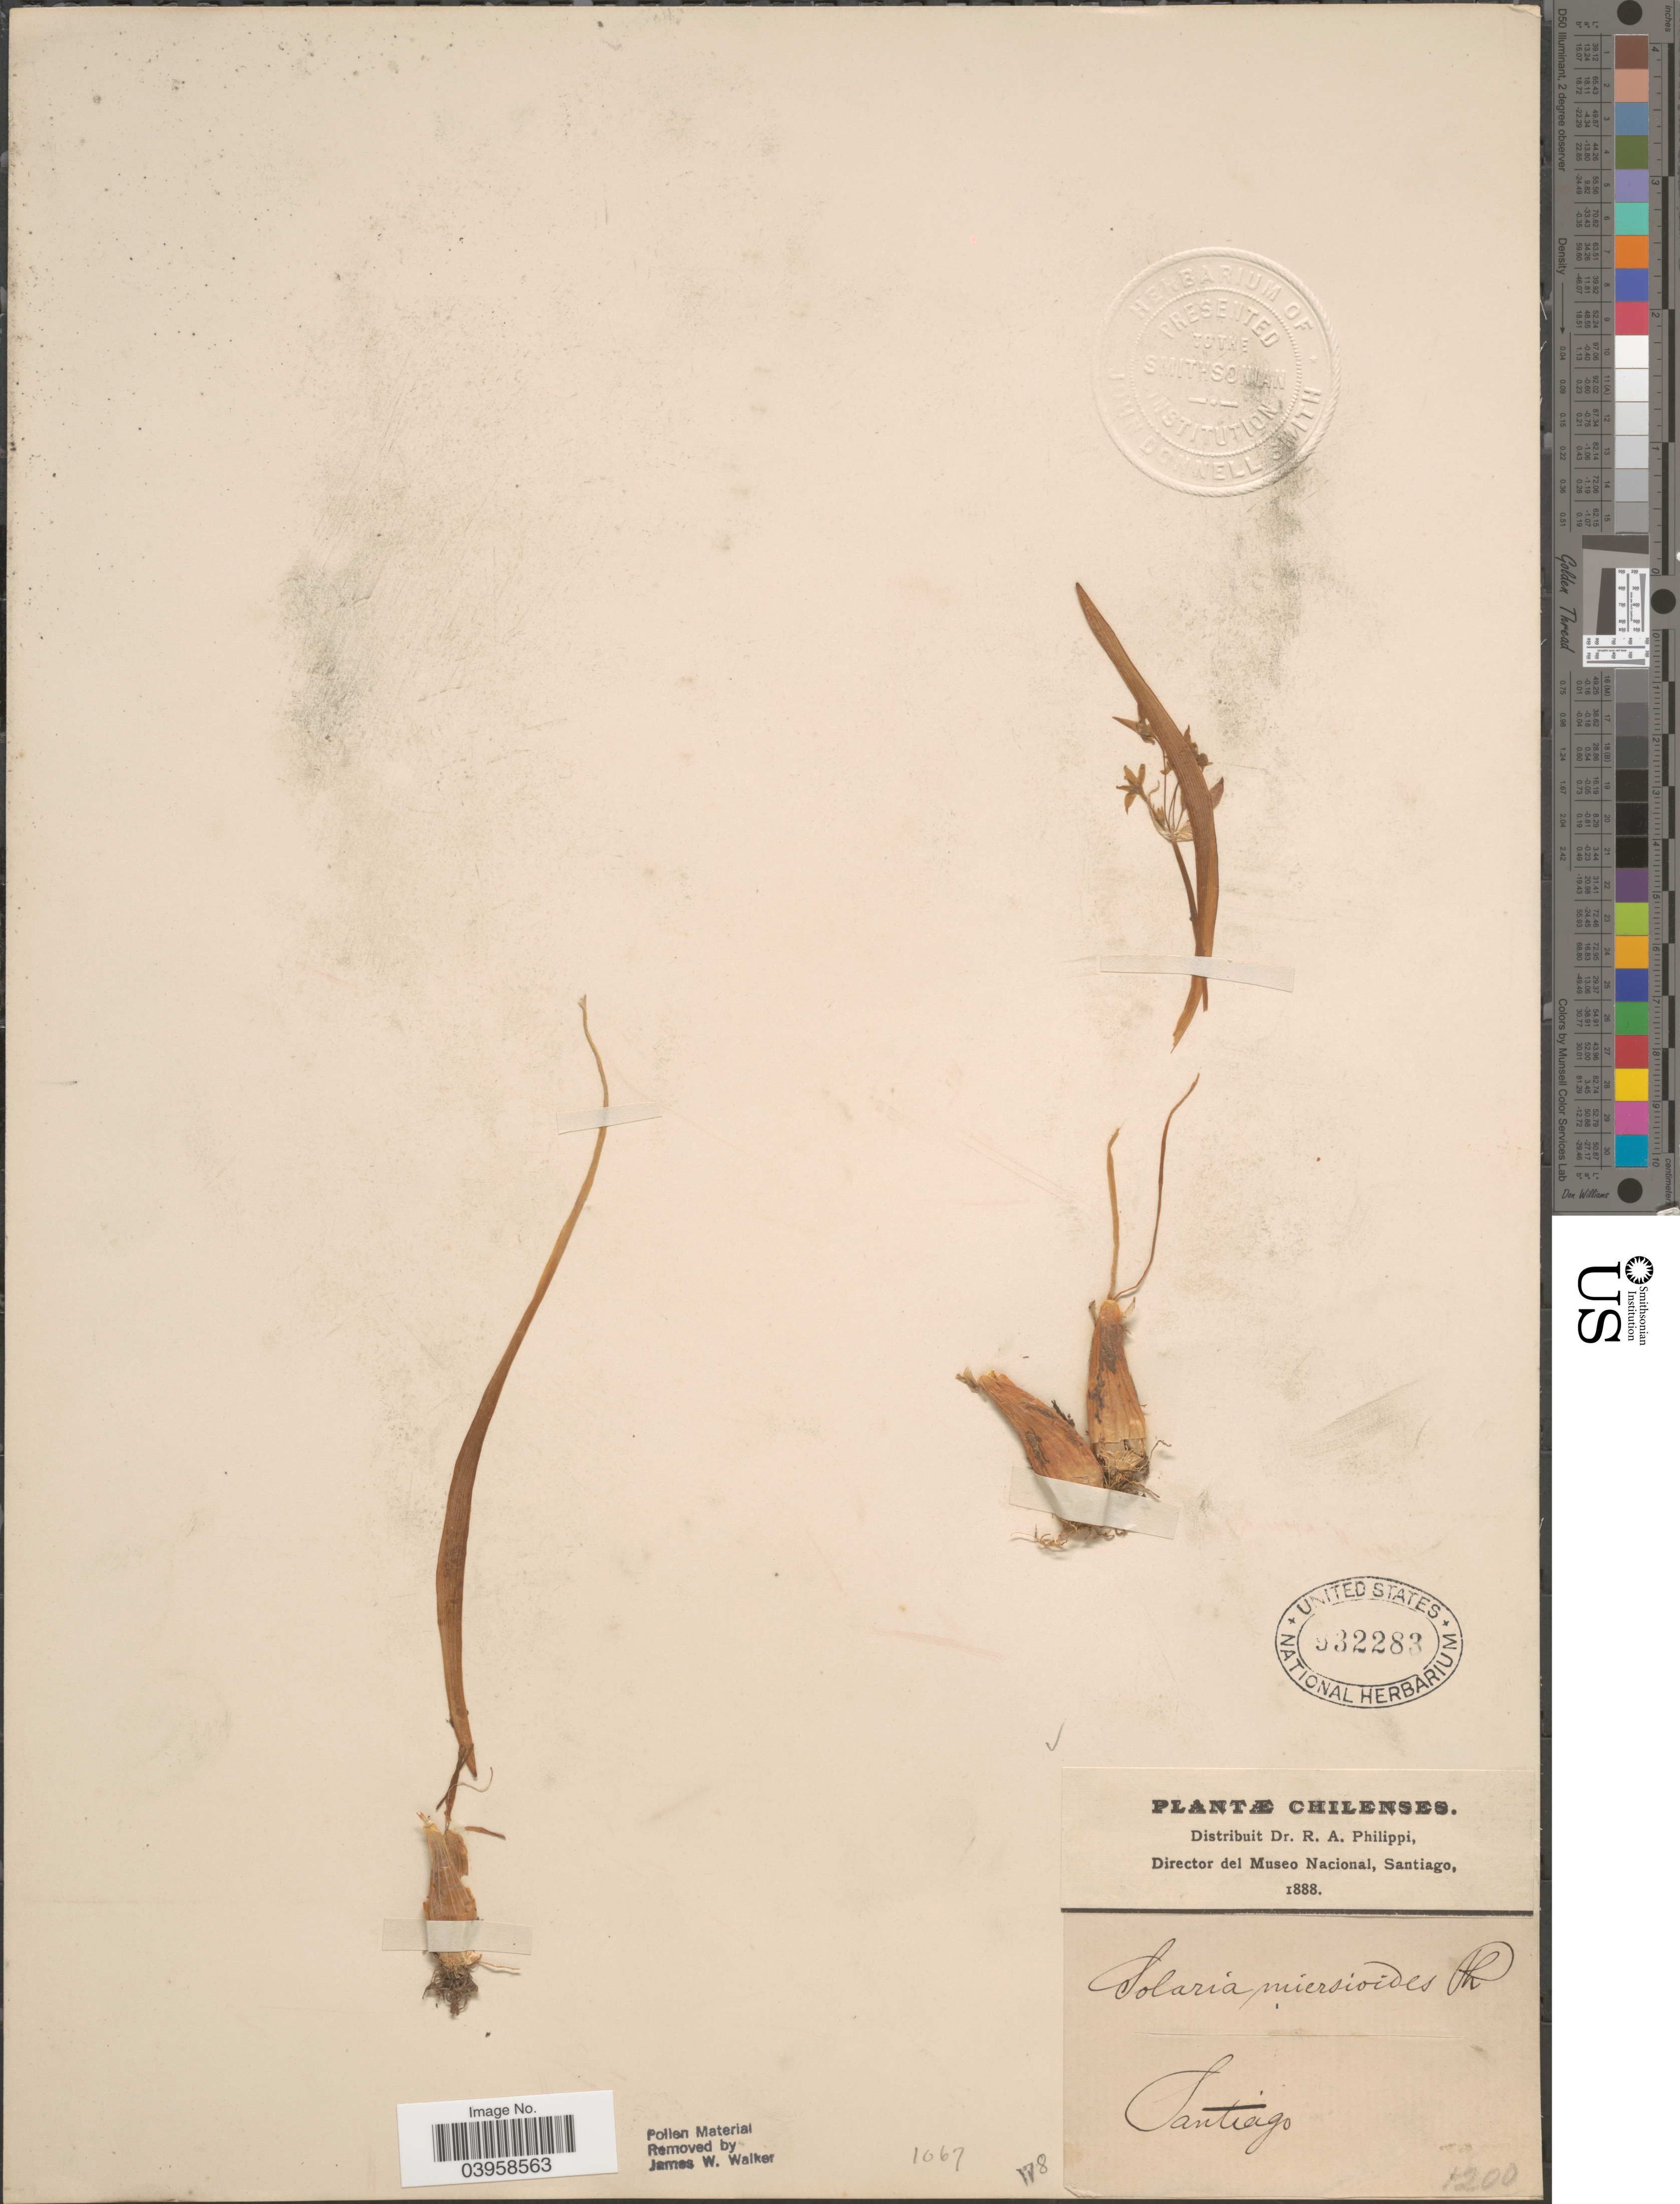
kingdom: Plantae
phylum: Tracheophyta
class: Liliopsida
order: Asparagales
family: Amaryllidaceae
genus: Solaria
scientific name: Solaria miersioides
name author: Phil.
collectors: ex. herb. R.A. Philippi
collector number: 1200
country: Chile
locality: Santiago.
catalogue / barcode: US 932283